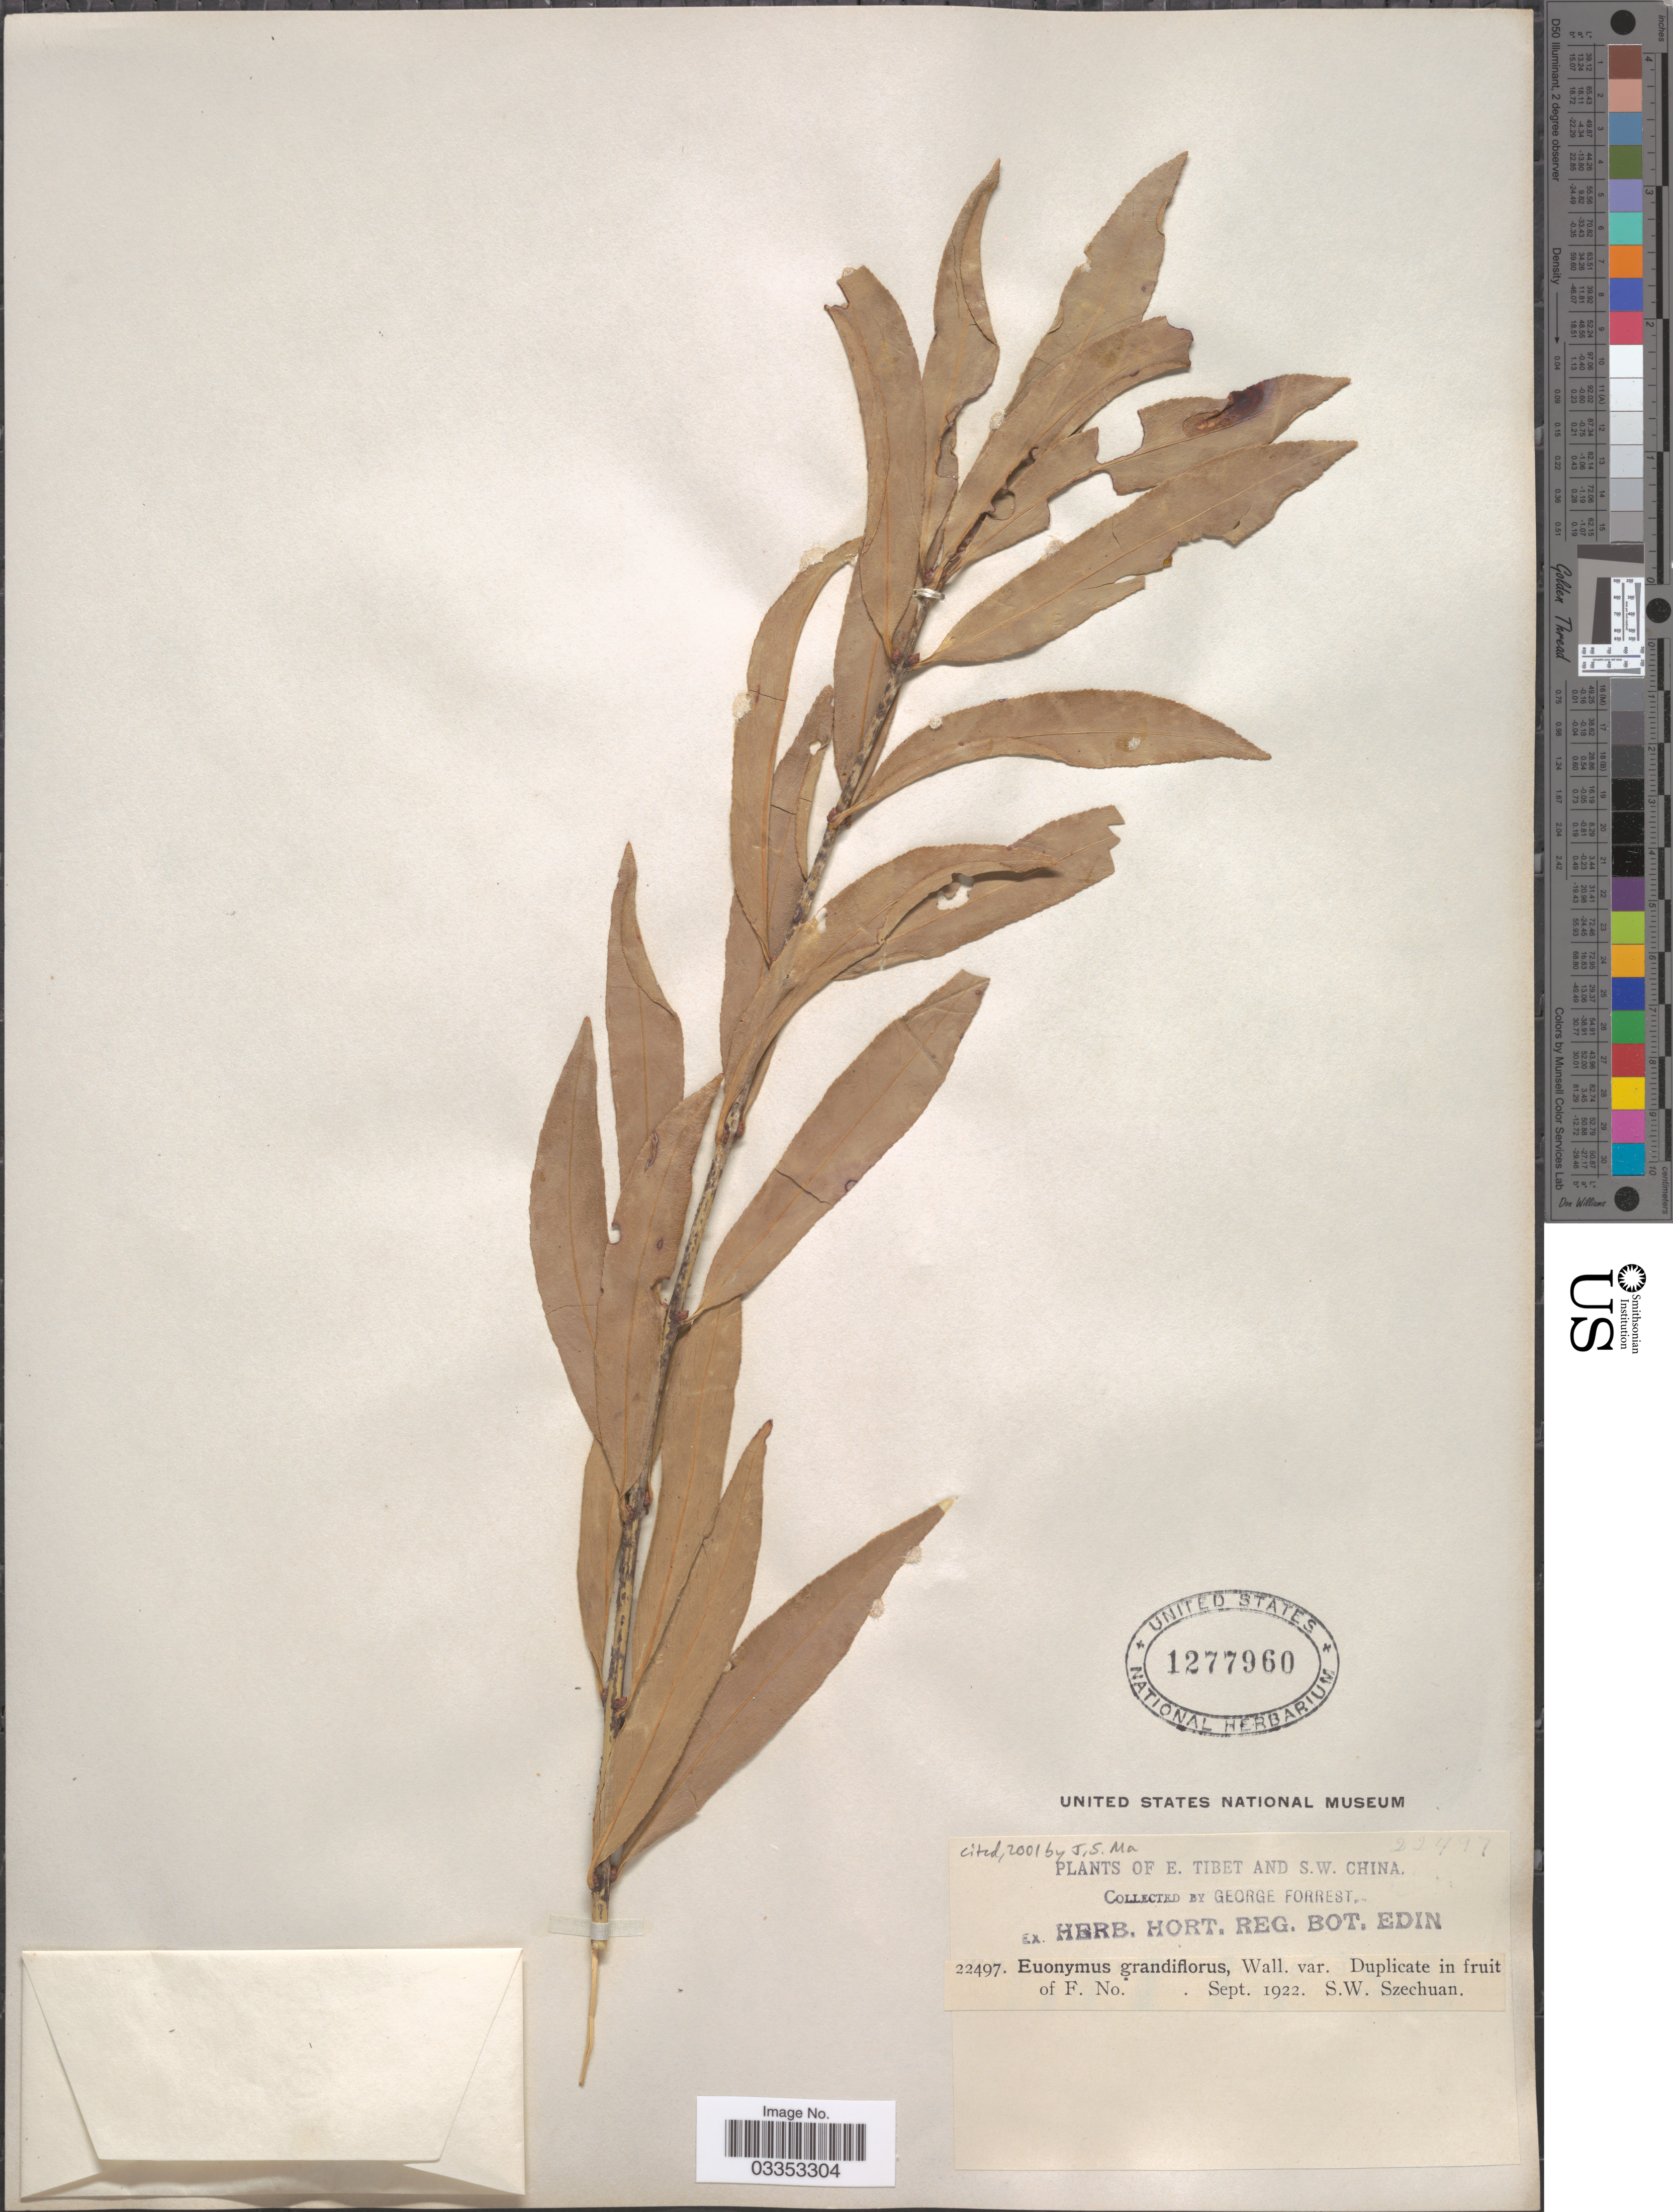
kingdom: Plantae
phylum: Tracheophyta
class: Magnoliopsida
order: Celastrales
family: Celastraceae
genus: Euonymus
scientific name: Euonymus grandiflorus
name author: Wall.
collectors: G. Forrest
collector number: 22497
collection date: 1922-09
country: China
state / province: Sichuan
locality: E. Tibet and S.W. China. S.W. Szechuan.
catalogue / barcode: US 1277960